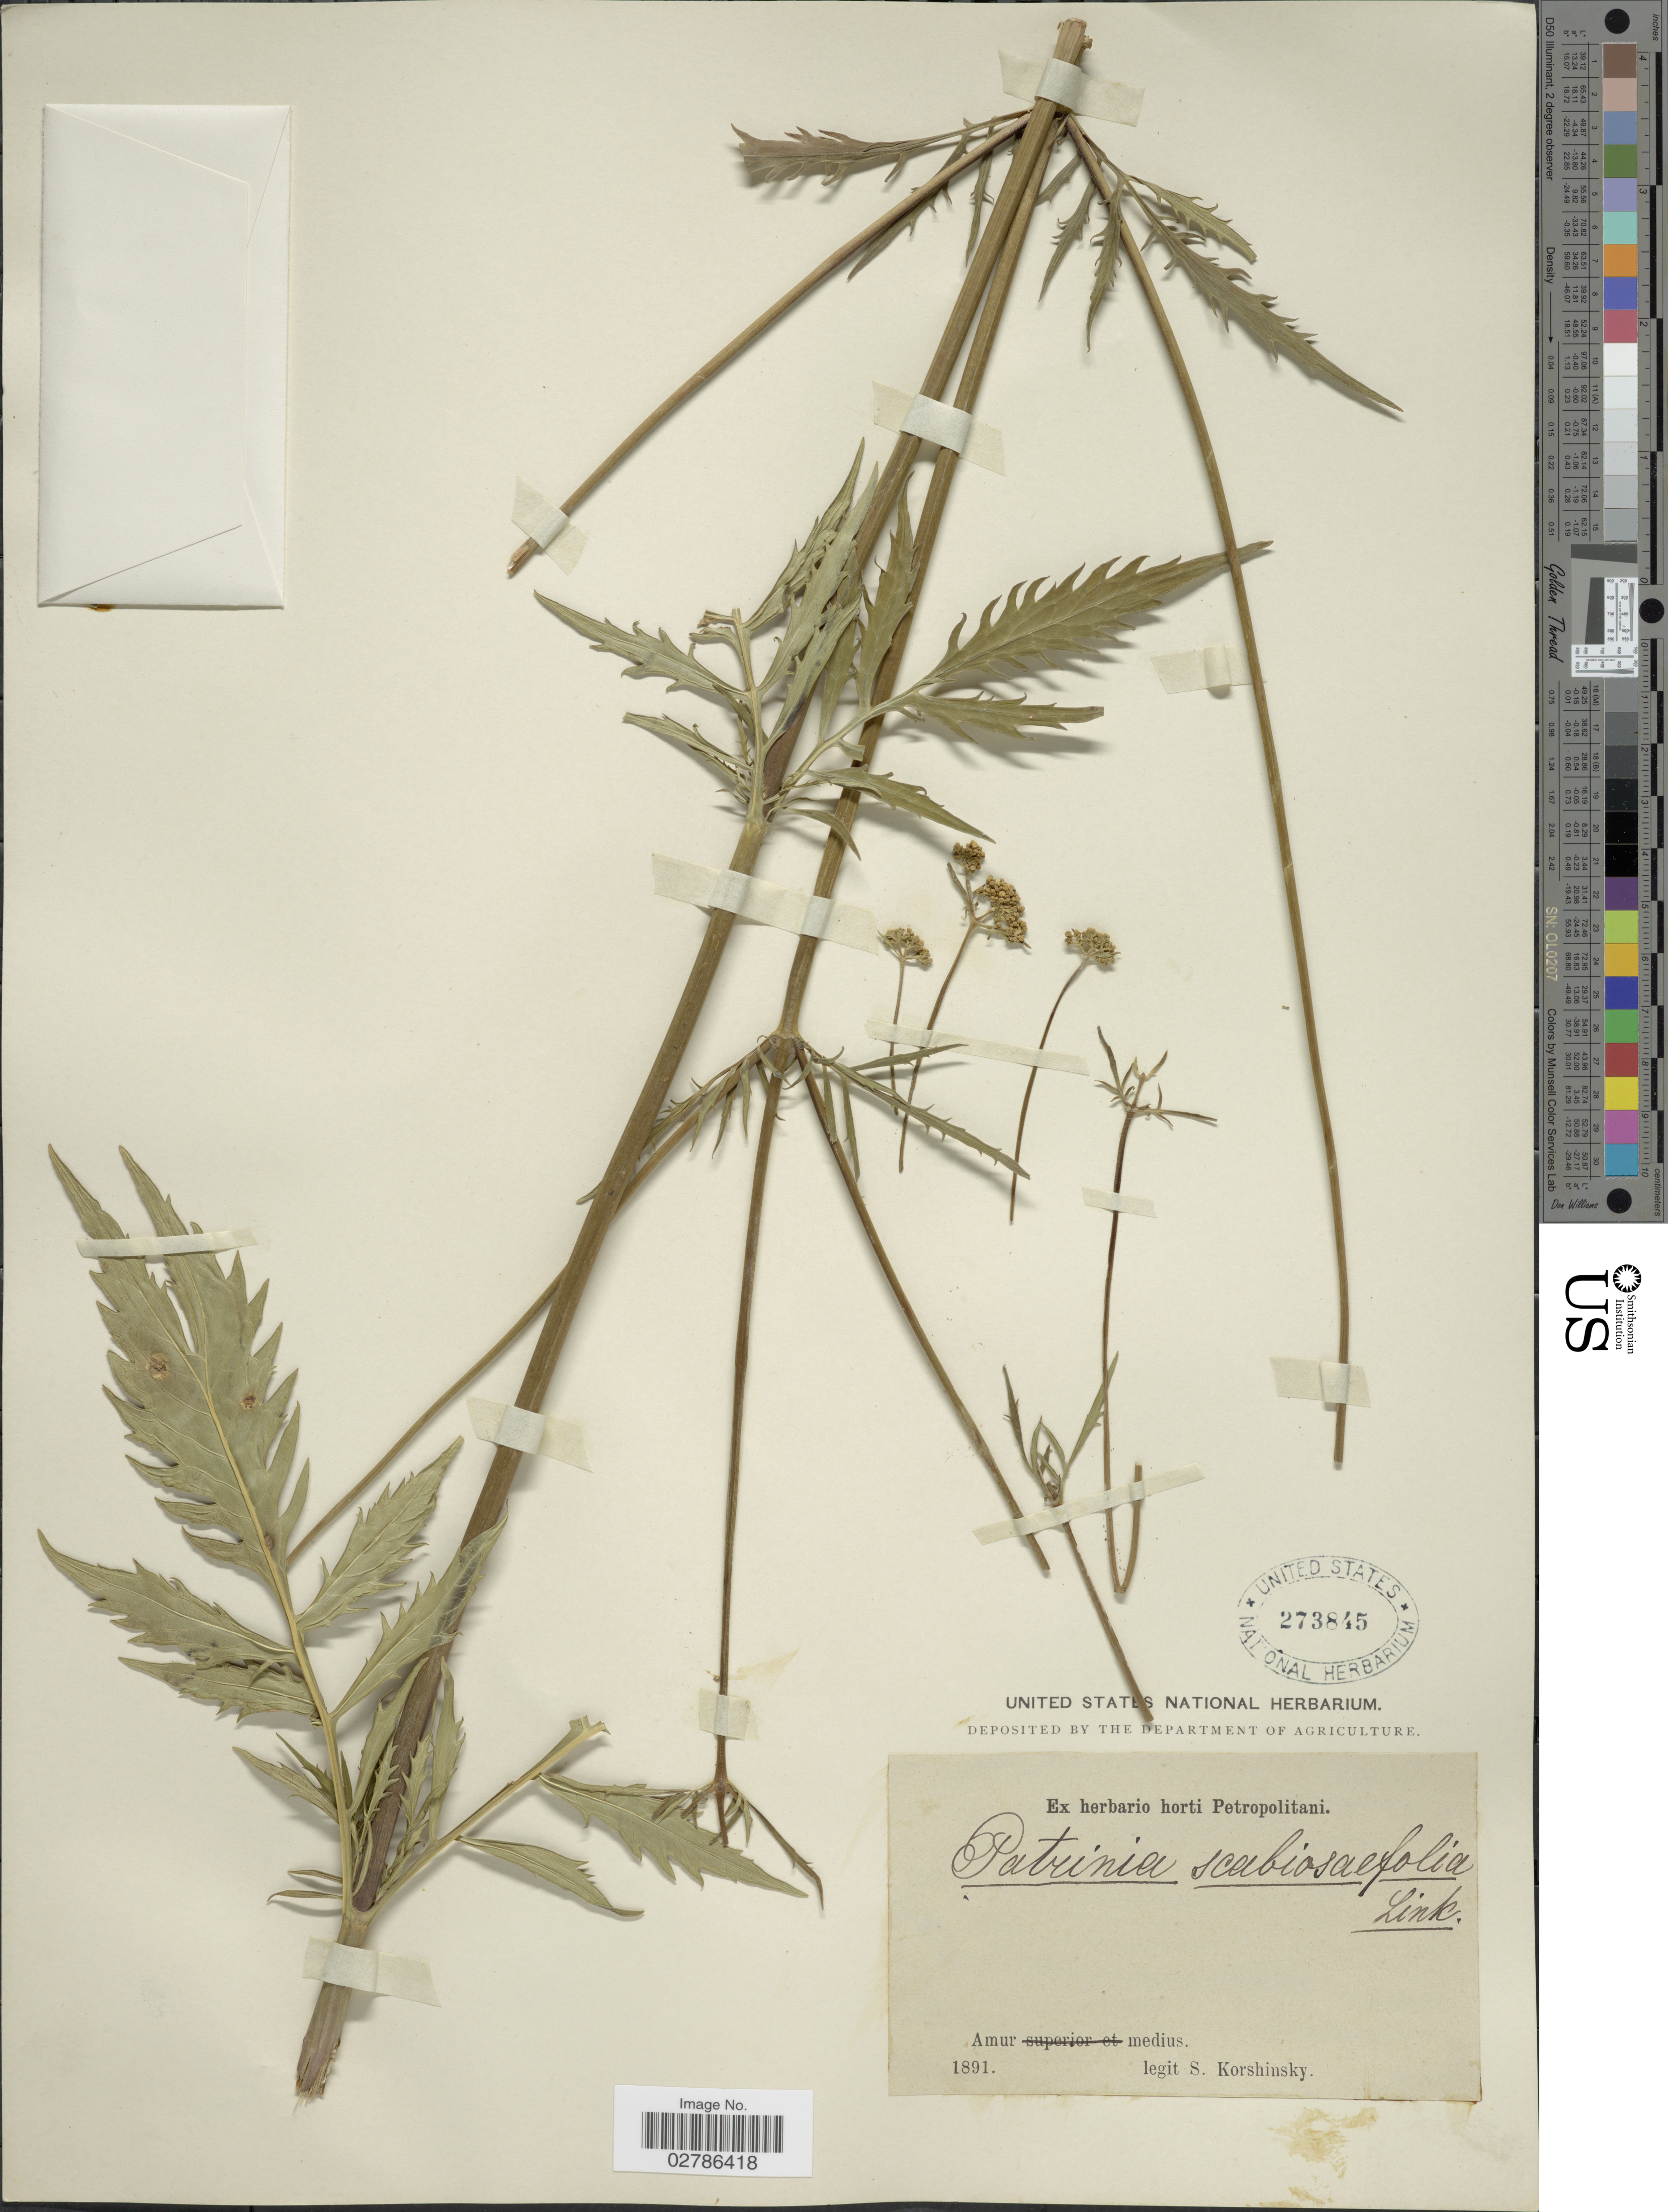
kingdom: Plantae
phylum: Tracheophyta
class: Magnoliopsida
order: Dipsacales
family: Caprifoliaceae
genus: Patrinia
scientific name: Patrinia scabiosifolia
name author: Link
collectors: S. I. Korshinsky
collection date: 1891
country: Russian Federation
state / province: Amur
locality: Amur medius.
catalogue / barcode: US 273845